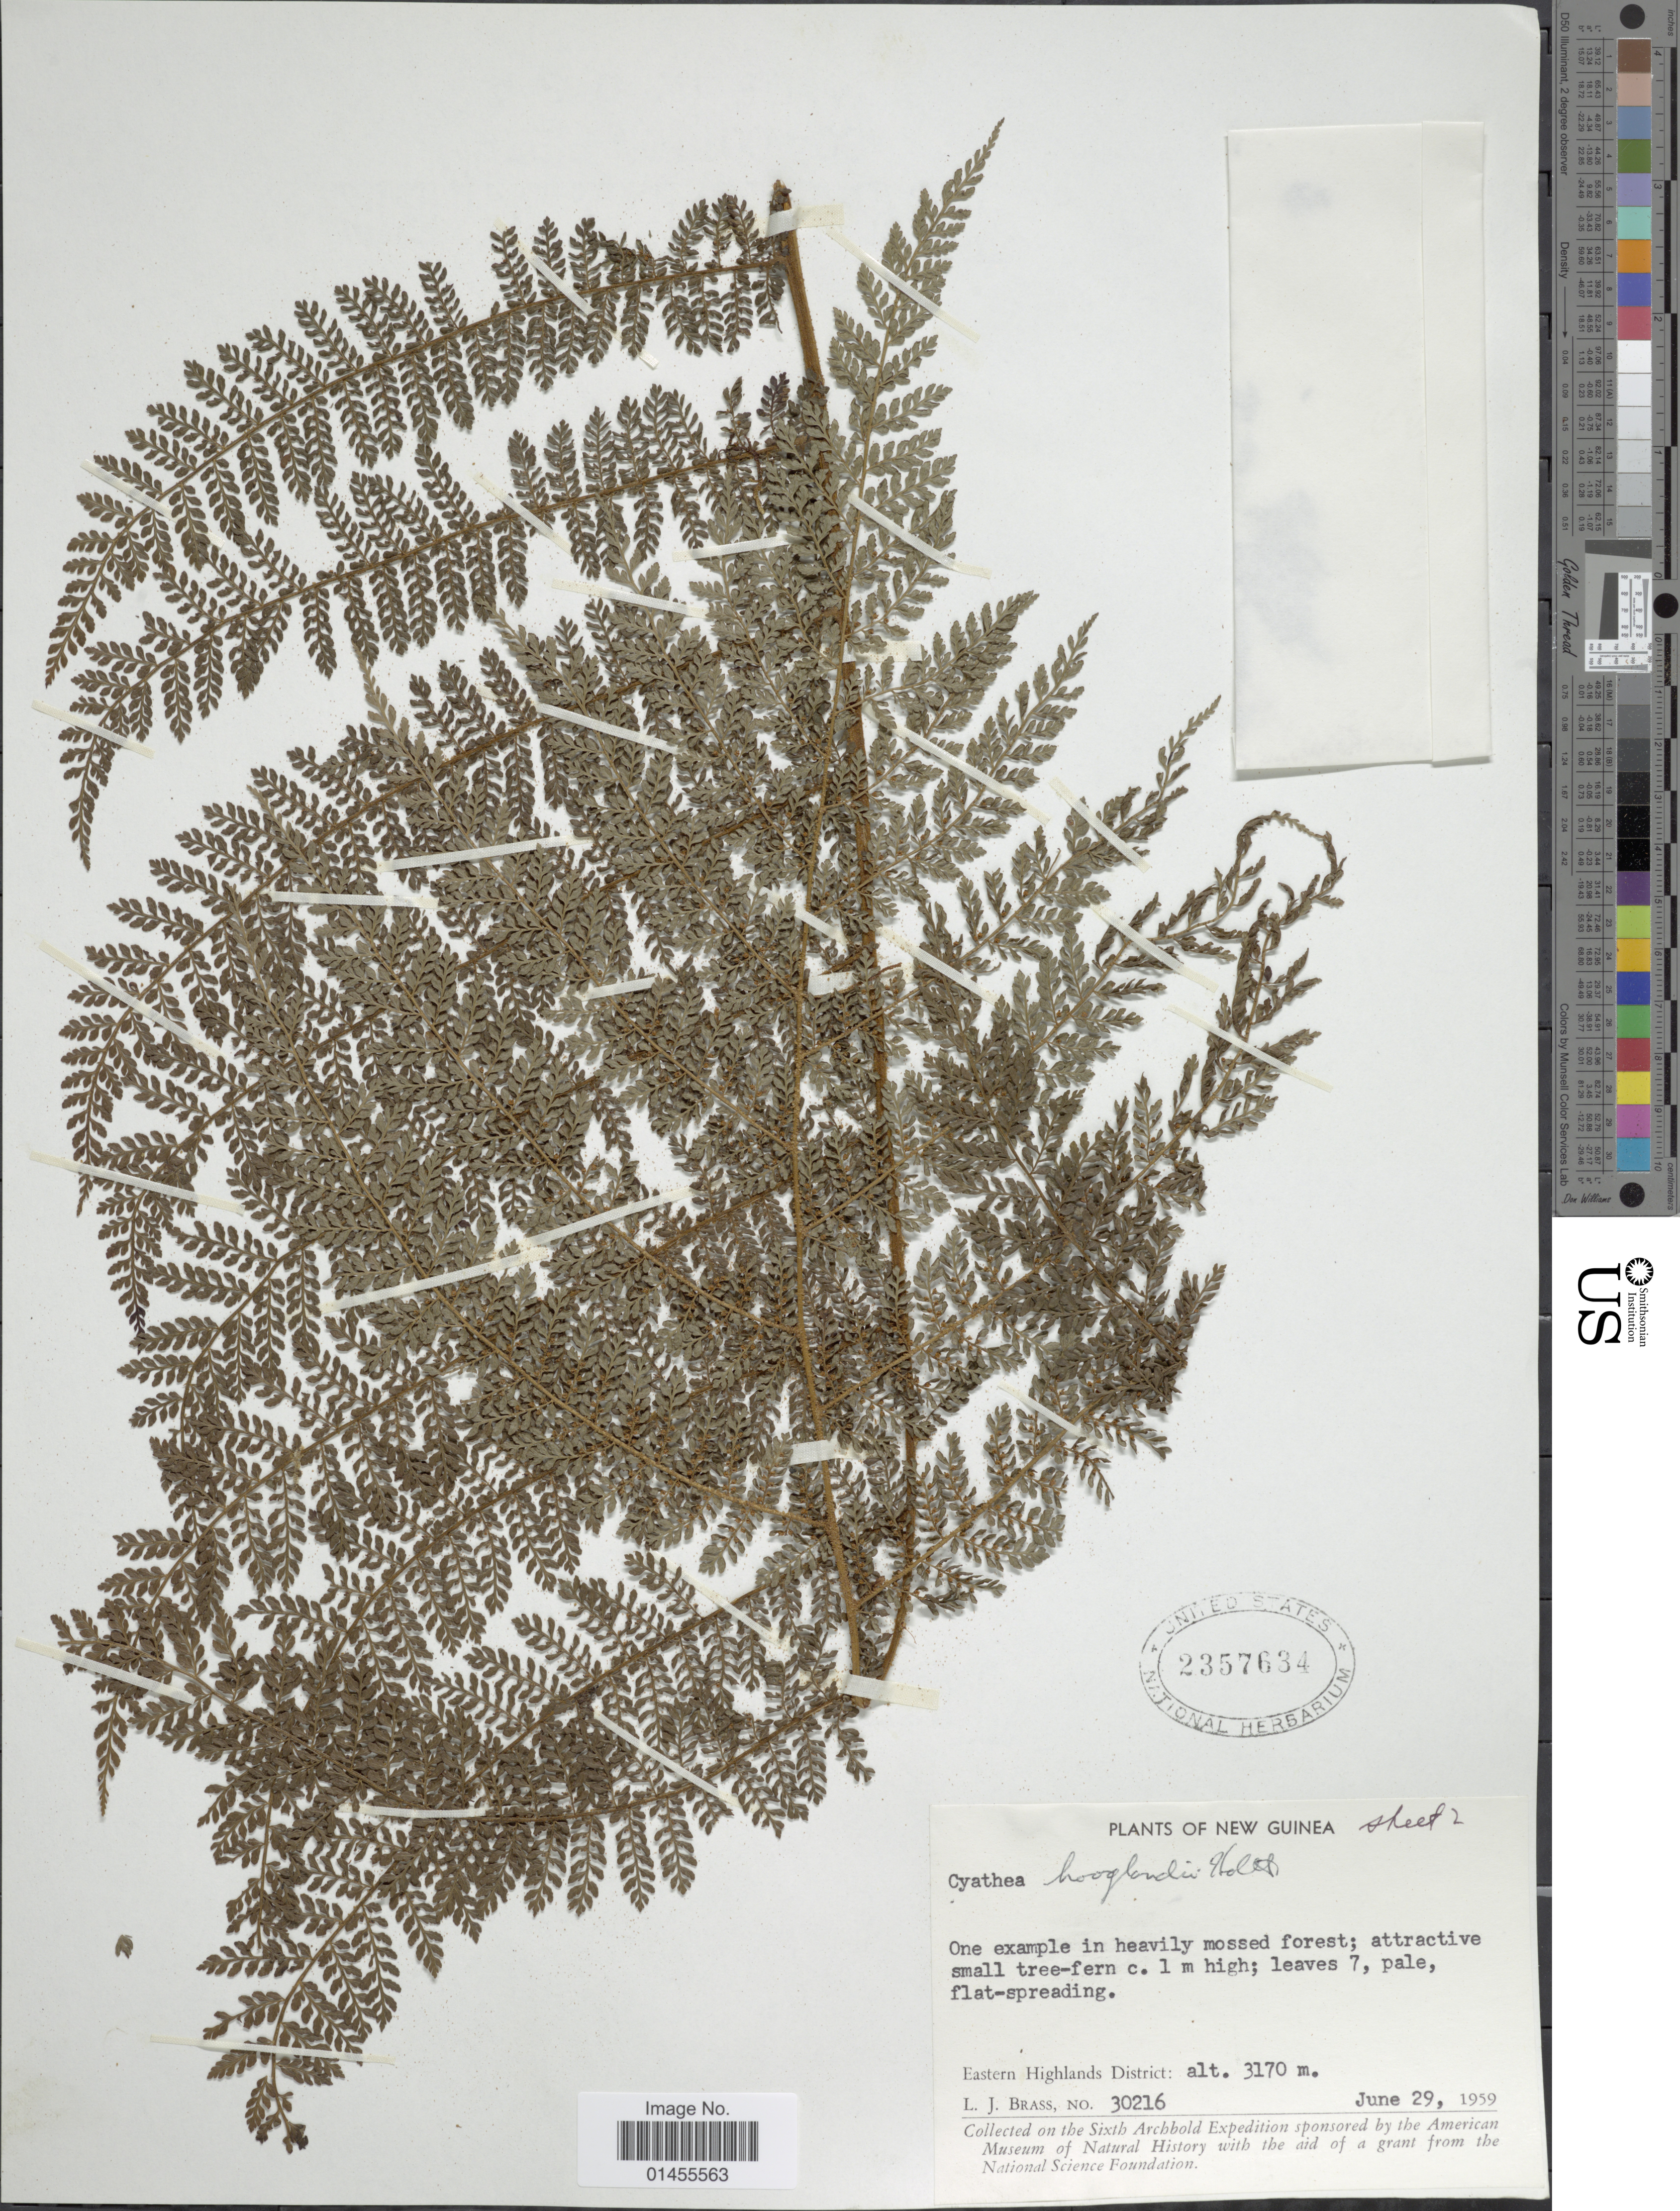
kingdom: Plantae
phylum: Tracheophyta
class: Polypodiopsida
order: Cyatheales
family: Cyatheaceae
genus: Alsophila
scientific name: Alsophila hooglandii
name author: (Holttum) R.M. Tryon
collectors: L. J. Brass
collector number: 30216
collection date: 1959-06-29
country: Papua New Guinea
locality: New Guinea. Eastern Highlands District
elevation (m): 3170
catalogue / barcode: US 2357634